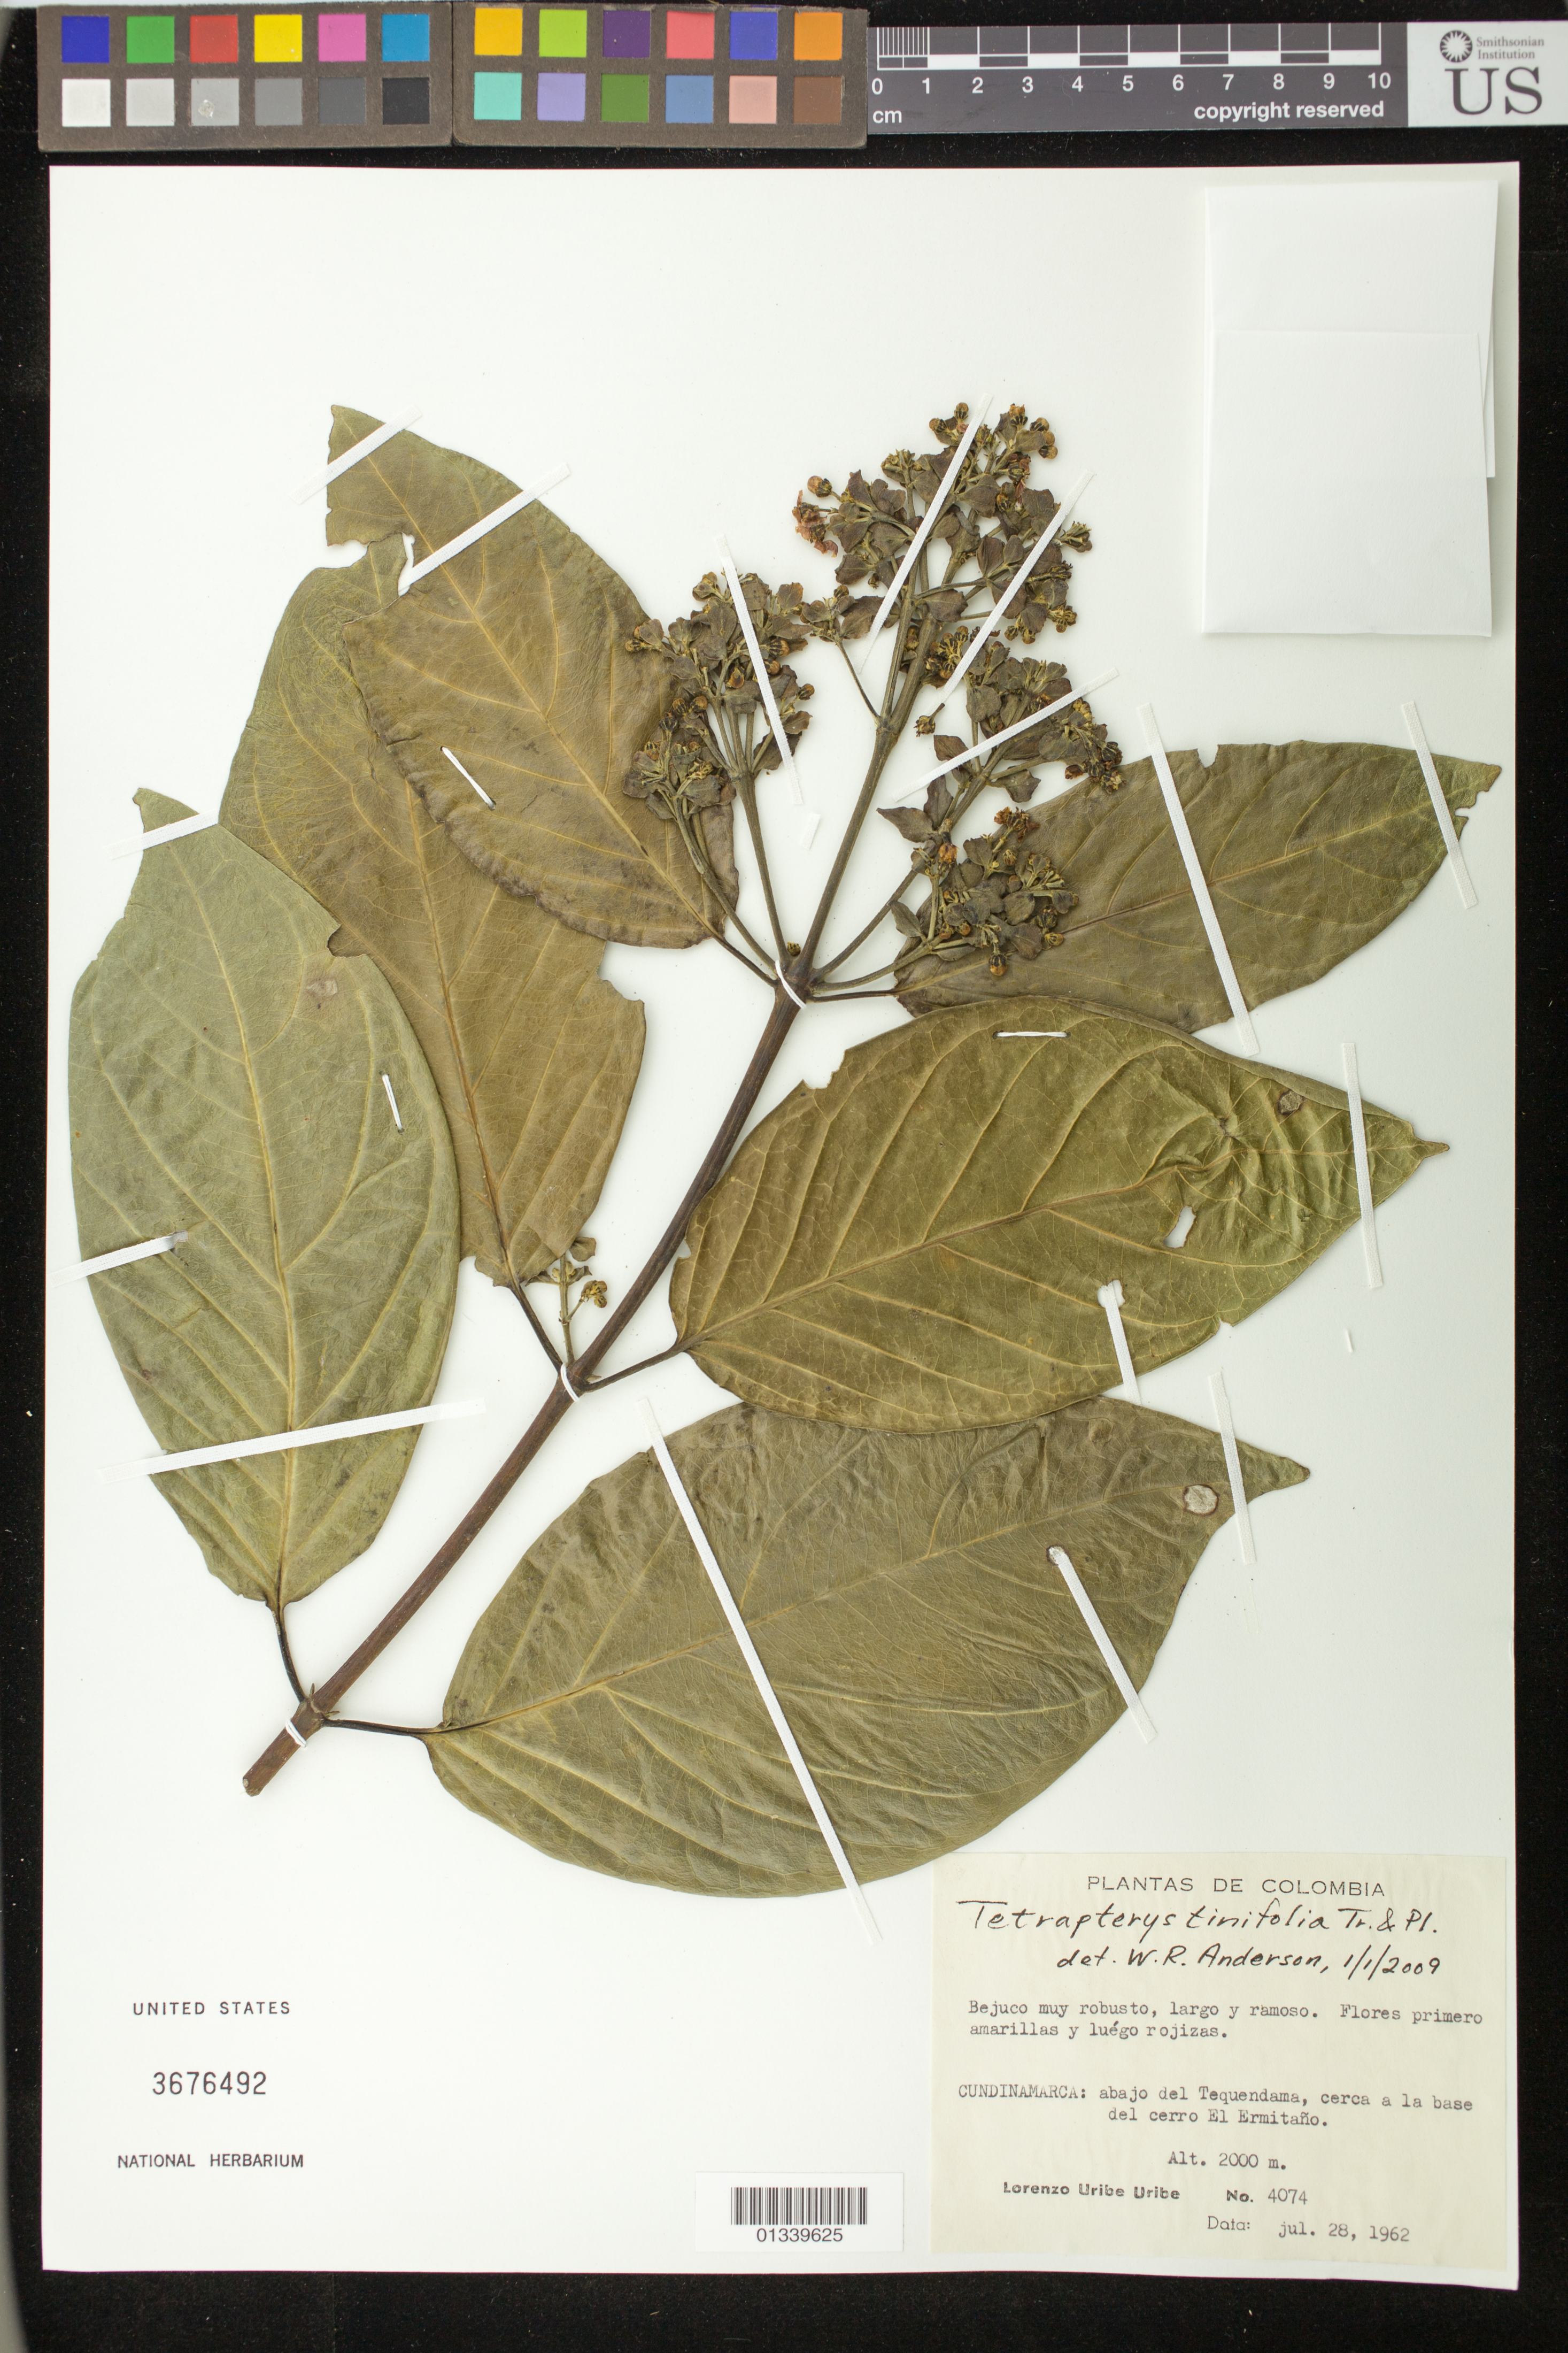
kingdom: Plantae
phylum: Tracheophyta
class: Magnoliopsida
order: Malpighiales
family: Malpighiaceae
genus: Tetrapterys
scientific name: Tetrapterys tinifolia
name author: Triana & Planch.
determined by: Anderson, W. R., (MICH), University of Michigan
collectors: L. Uribe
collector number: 4074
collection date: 1962-07-28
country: Colombia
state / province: Cundinamarca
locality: Abajo del Tequendama, cerca a la base del cerro El Ermitano.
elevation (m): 2000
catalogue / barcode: US 3676492